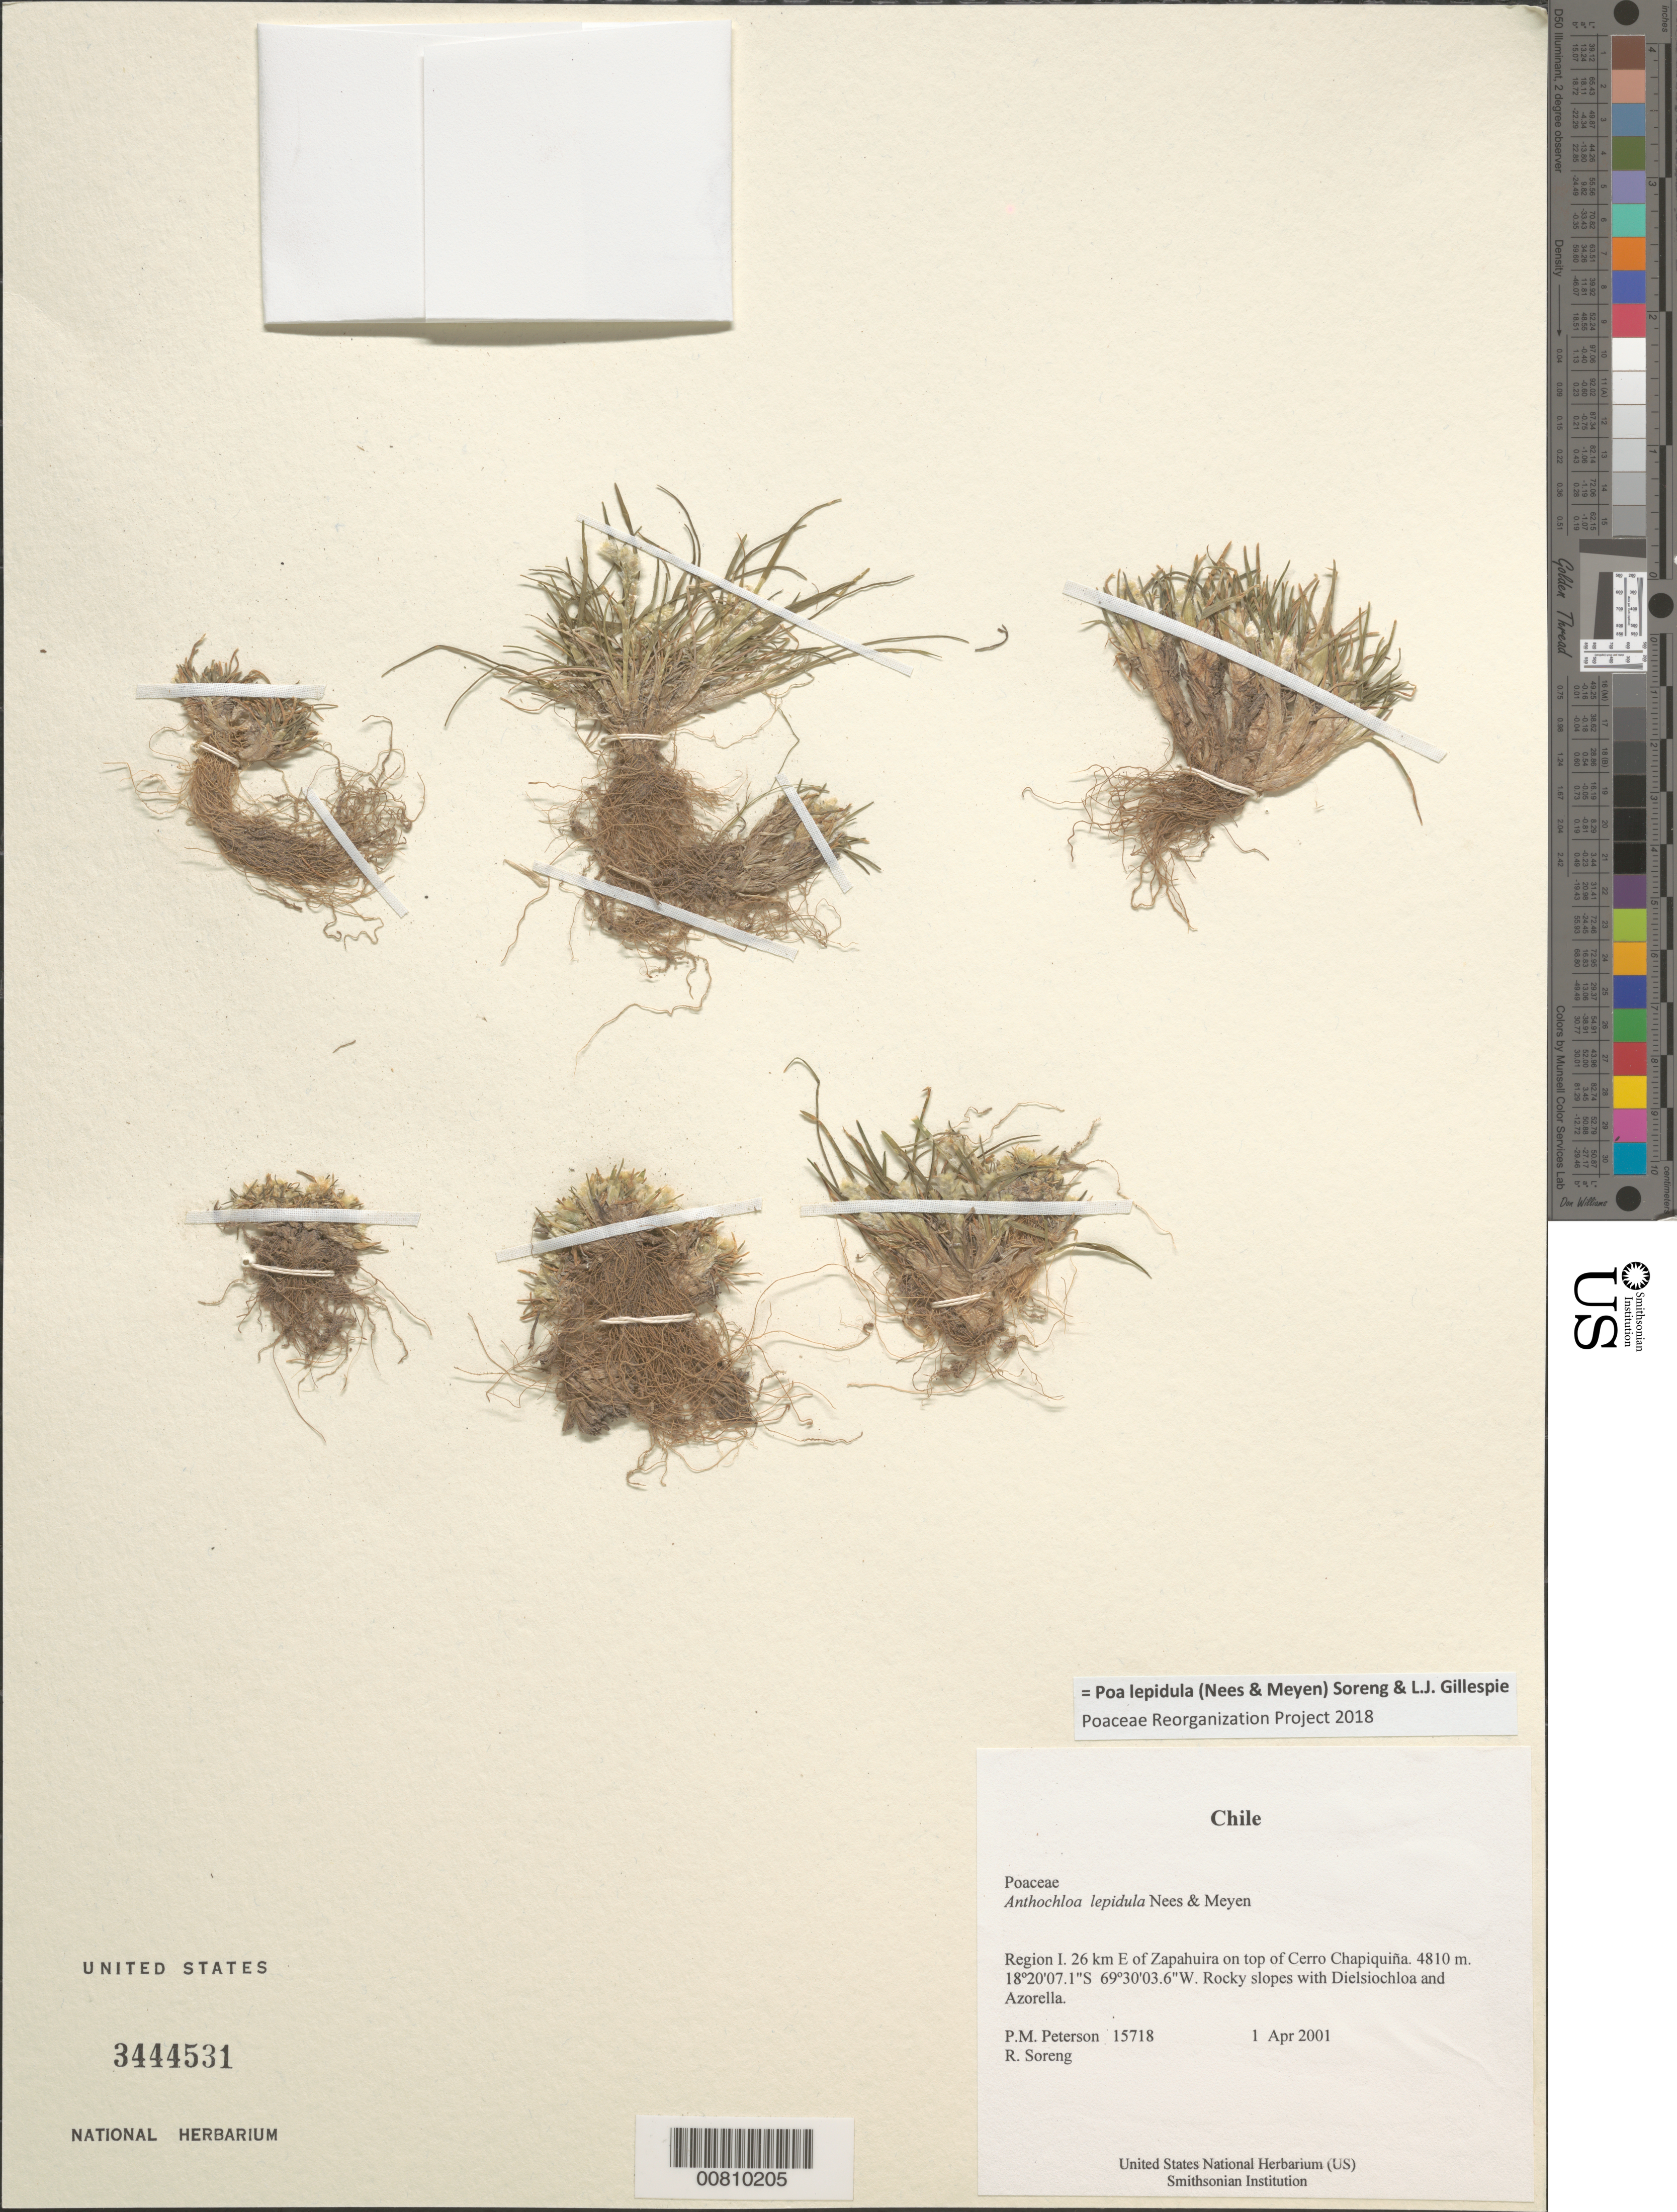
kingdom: Plantae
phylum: Tracheophyta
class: Liliopsida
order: Poales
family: Poaceae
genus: Poa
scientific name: Poa lepidula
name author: (Nees & Meyen) Soreng & L.J. Gillespie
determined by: Poaceae Reorganization Project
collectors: P. M. Peterson & R. J. Soreng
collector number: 15718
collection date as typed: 01 Apr 2001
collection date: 2001-04-01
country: Chile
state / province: Tarapacá (I)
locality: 26 km E of Zapahuira on top of Cerro Chapiquiña.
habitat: Rocky slopes with Dielsiochloa and Azorella.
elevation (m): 4810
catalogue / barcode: US 3444531